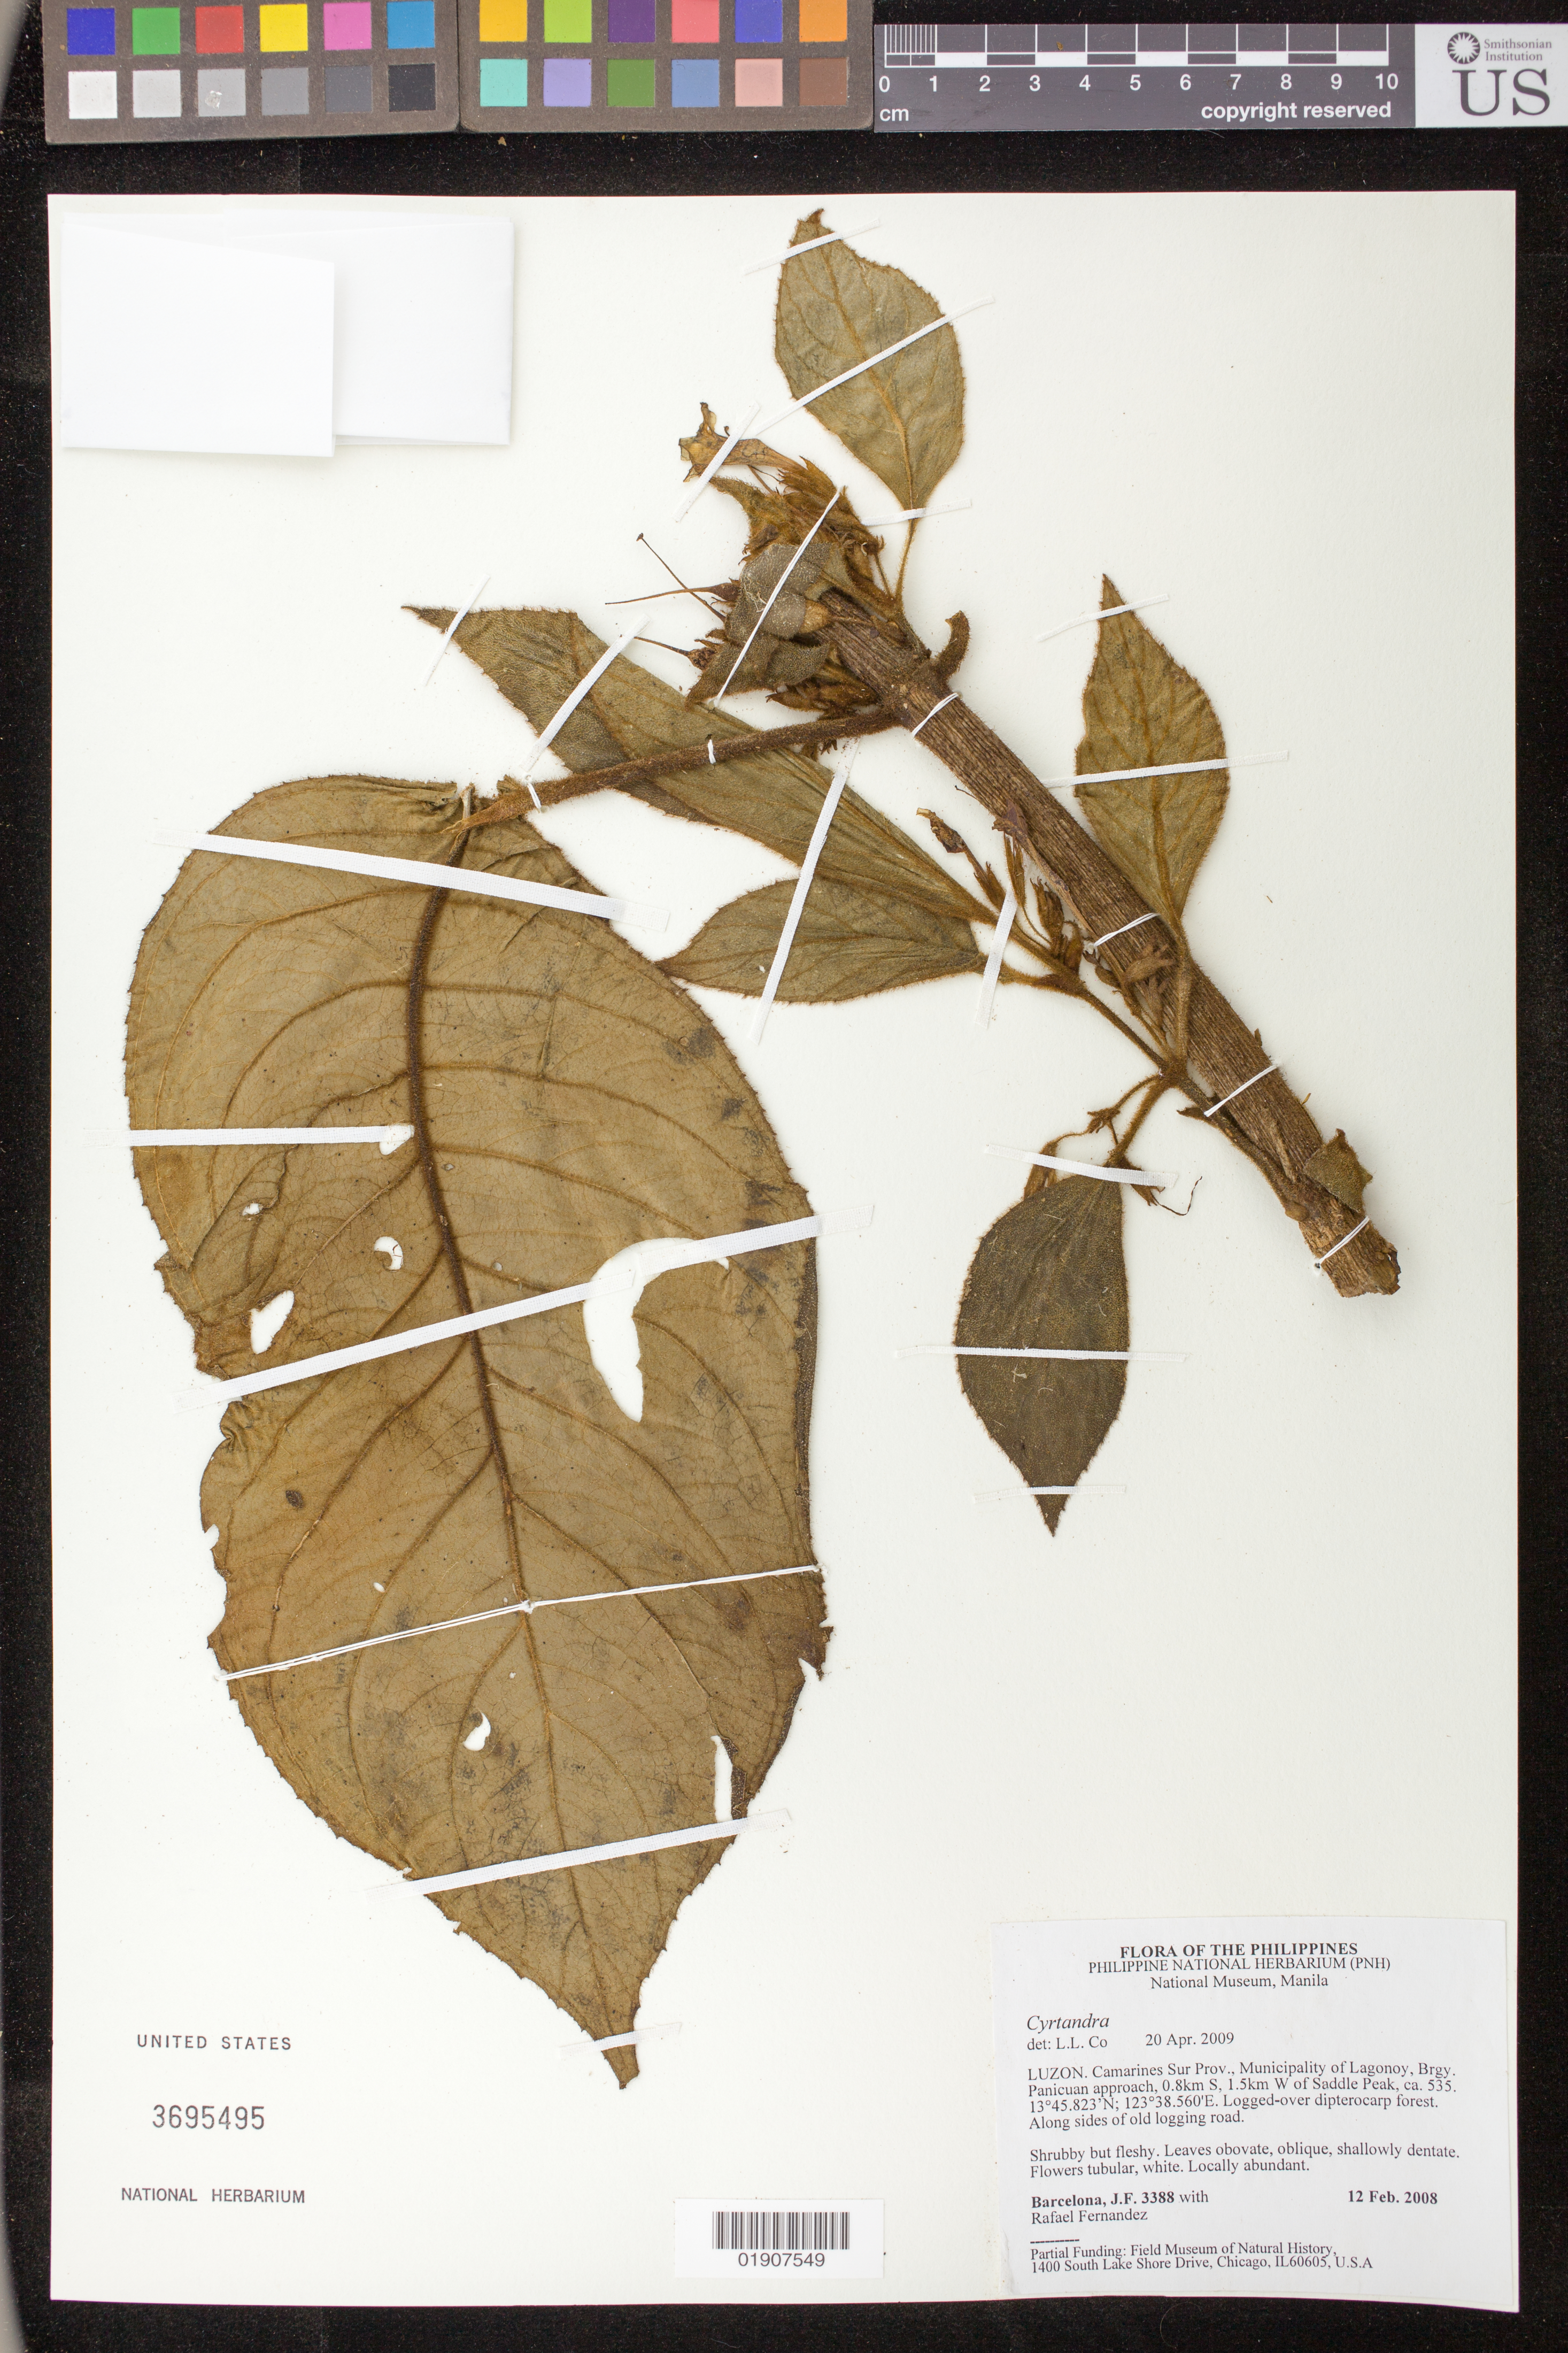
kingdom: Plantae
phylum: Tracheophyta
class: Magnoliopsida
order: Lamiales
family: Gesneriaceae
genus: Cyrtandra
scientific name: Cyrtandra sp.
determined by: Co, L. L.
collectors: J. F. Barcelona & R. Fernandez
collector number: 3388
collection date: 2008-02-12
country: Philippines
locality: Luzon, Camarines Sur Prov., Municipality of Lagonoy, Brgy. Panicuan approach, 0.8km S, 1.5km W of Staddle Peak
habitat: Logged-over dipterocarp forest. Along sides of old logging road.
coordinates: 13 45.823 N, 123 38.560 E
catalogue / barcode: US 3695495